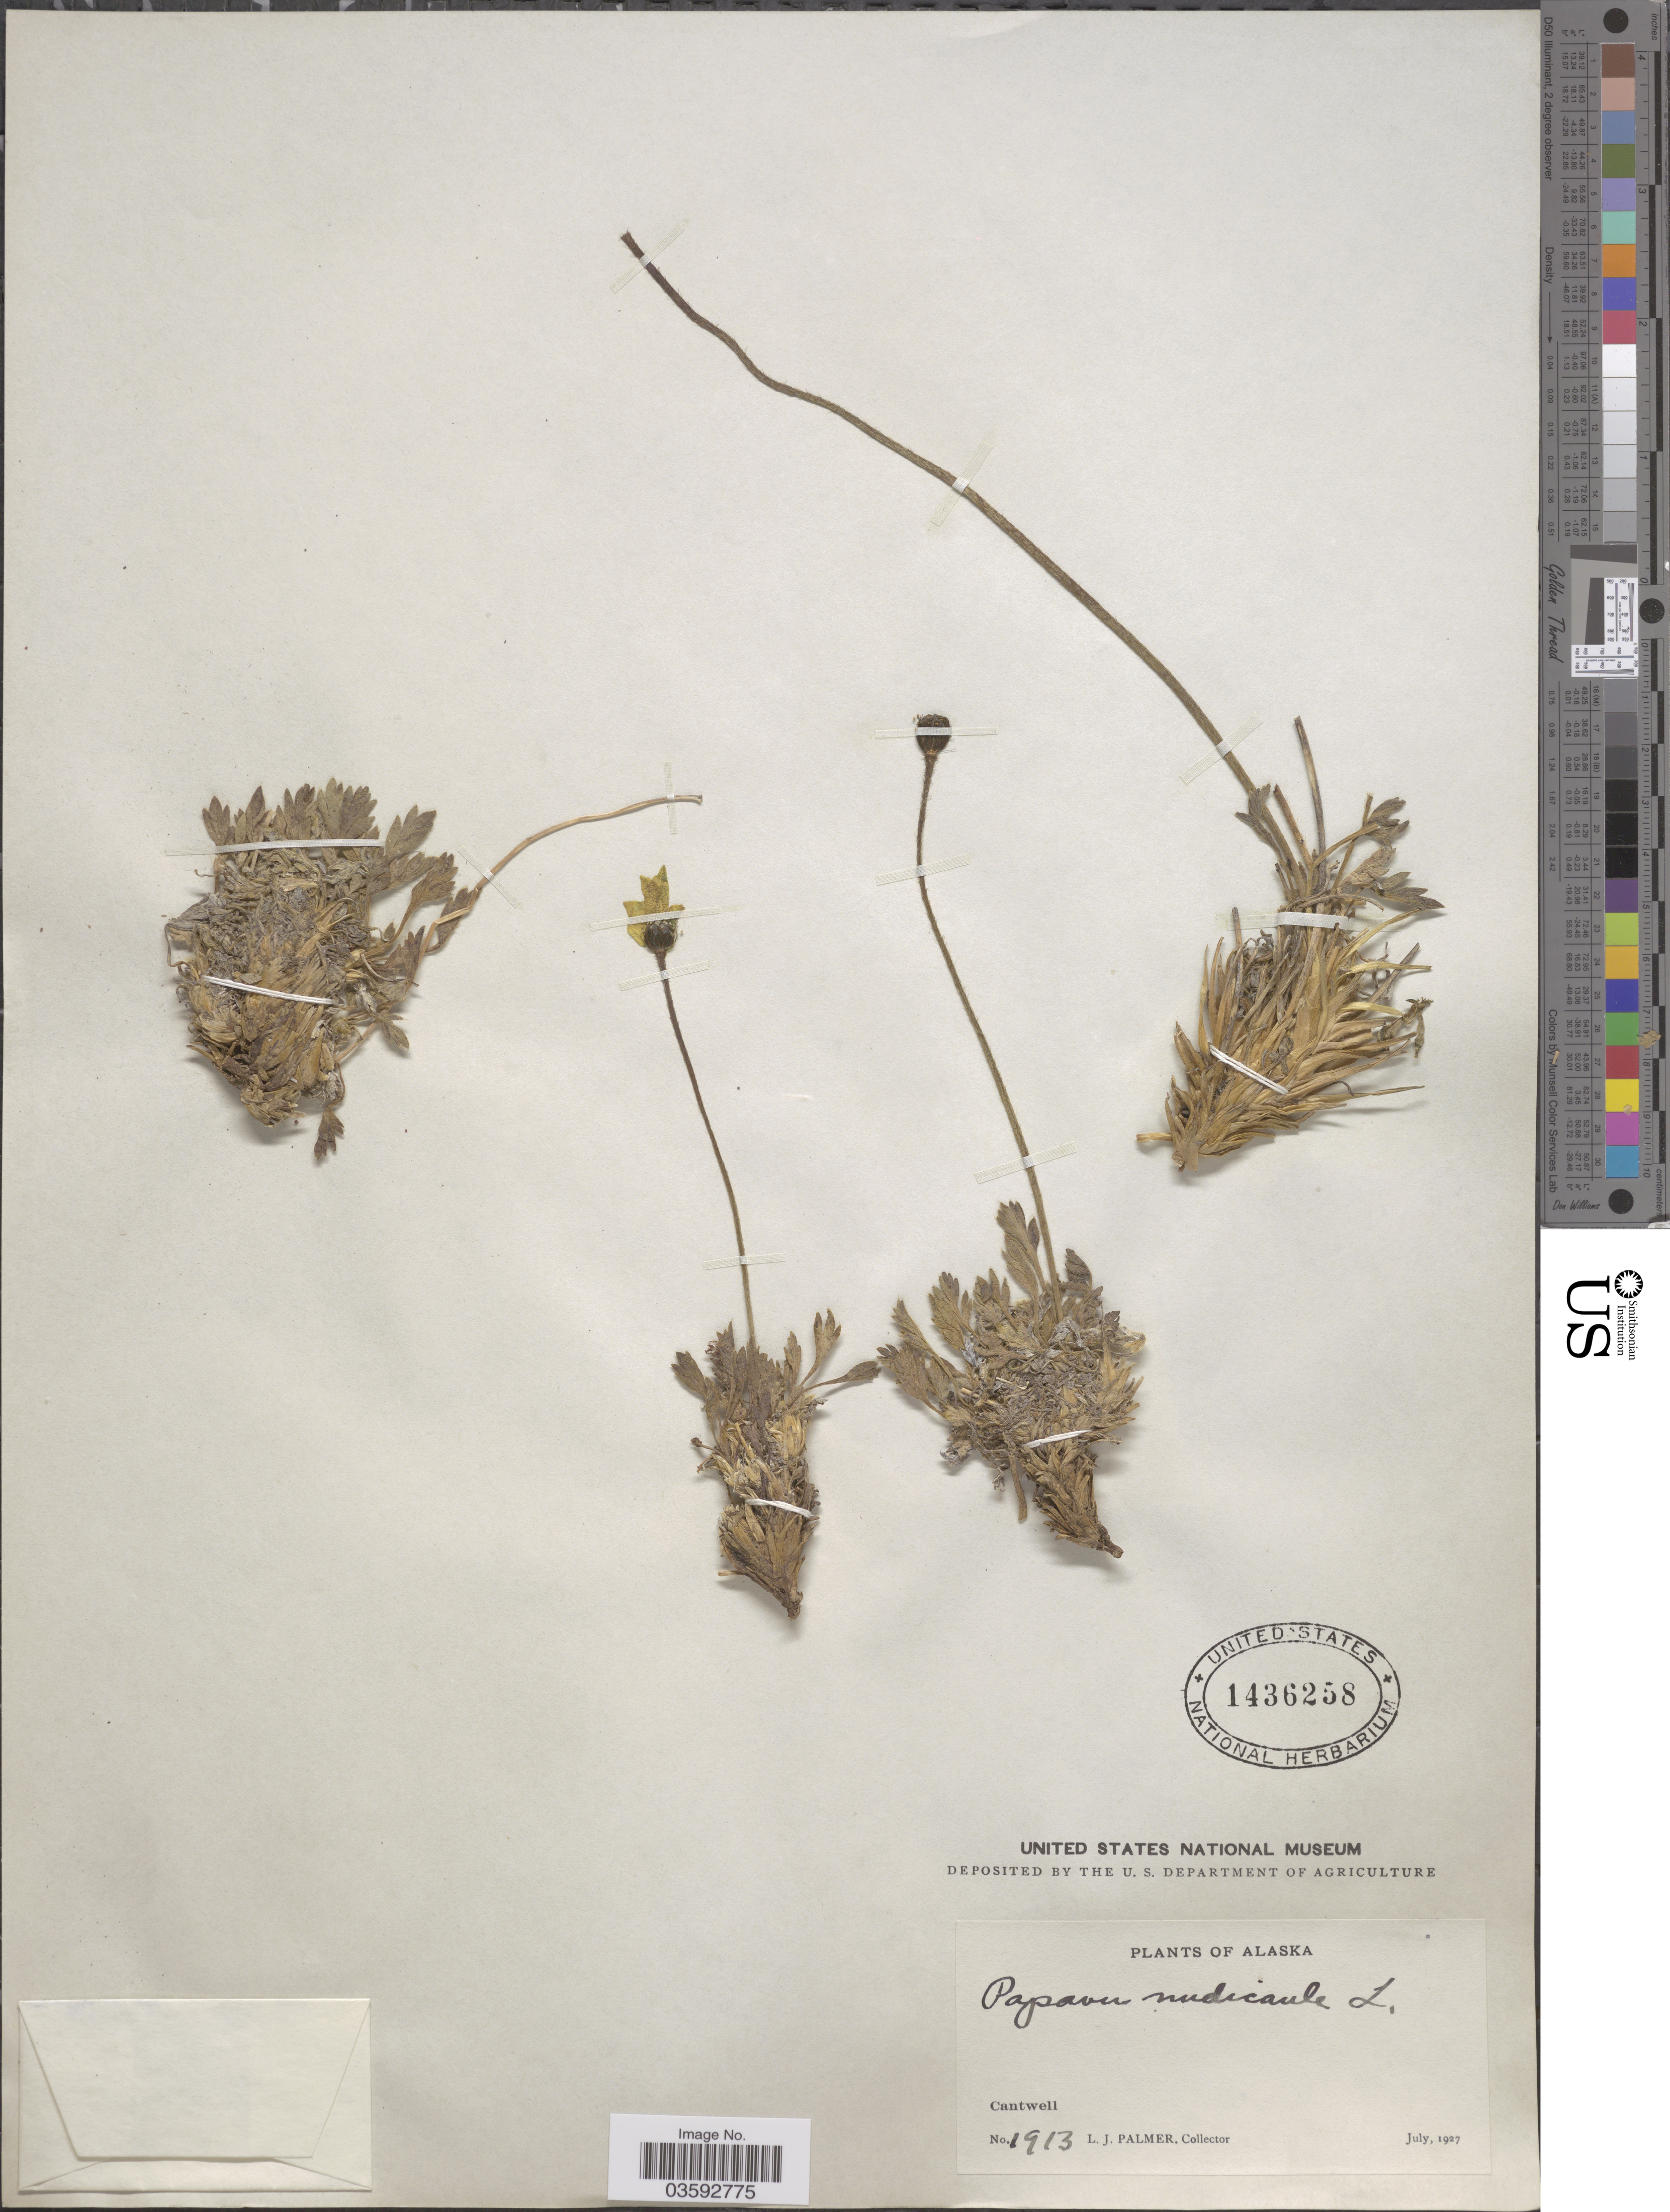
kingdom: Plantae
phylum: Tracheophyta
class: Magnoliopsida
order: Ranunculales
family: Papaveraceae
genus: Papaver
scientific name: Papaver nudicaule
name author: L.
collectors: L. J. Palmer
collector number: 1913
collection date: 1927-07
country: United States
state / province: Alaska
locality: Cantwell.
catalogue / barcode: US 1436258